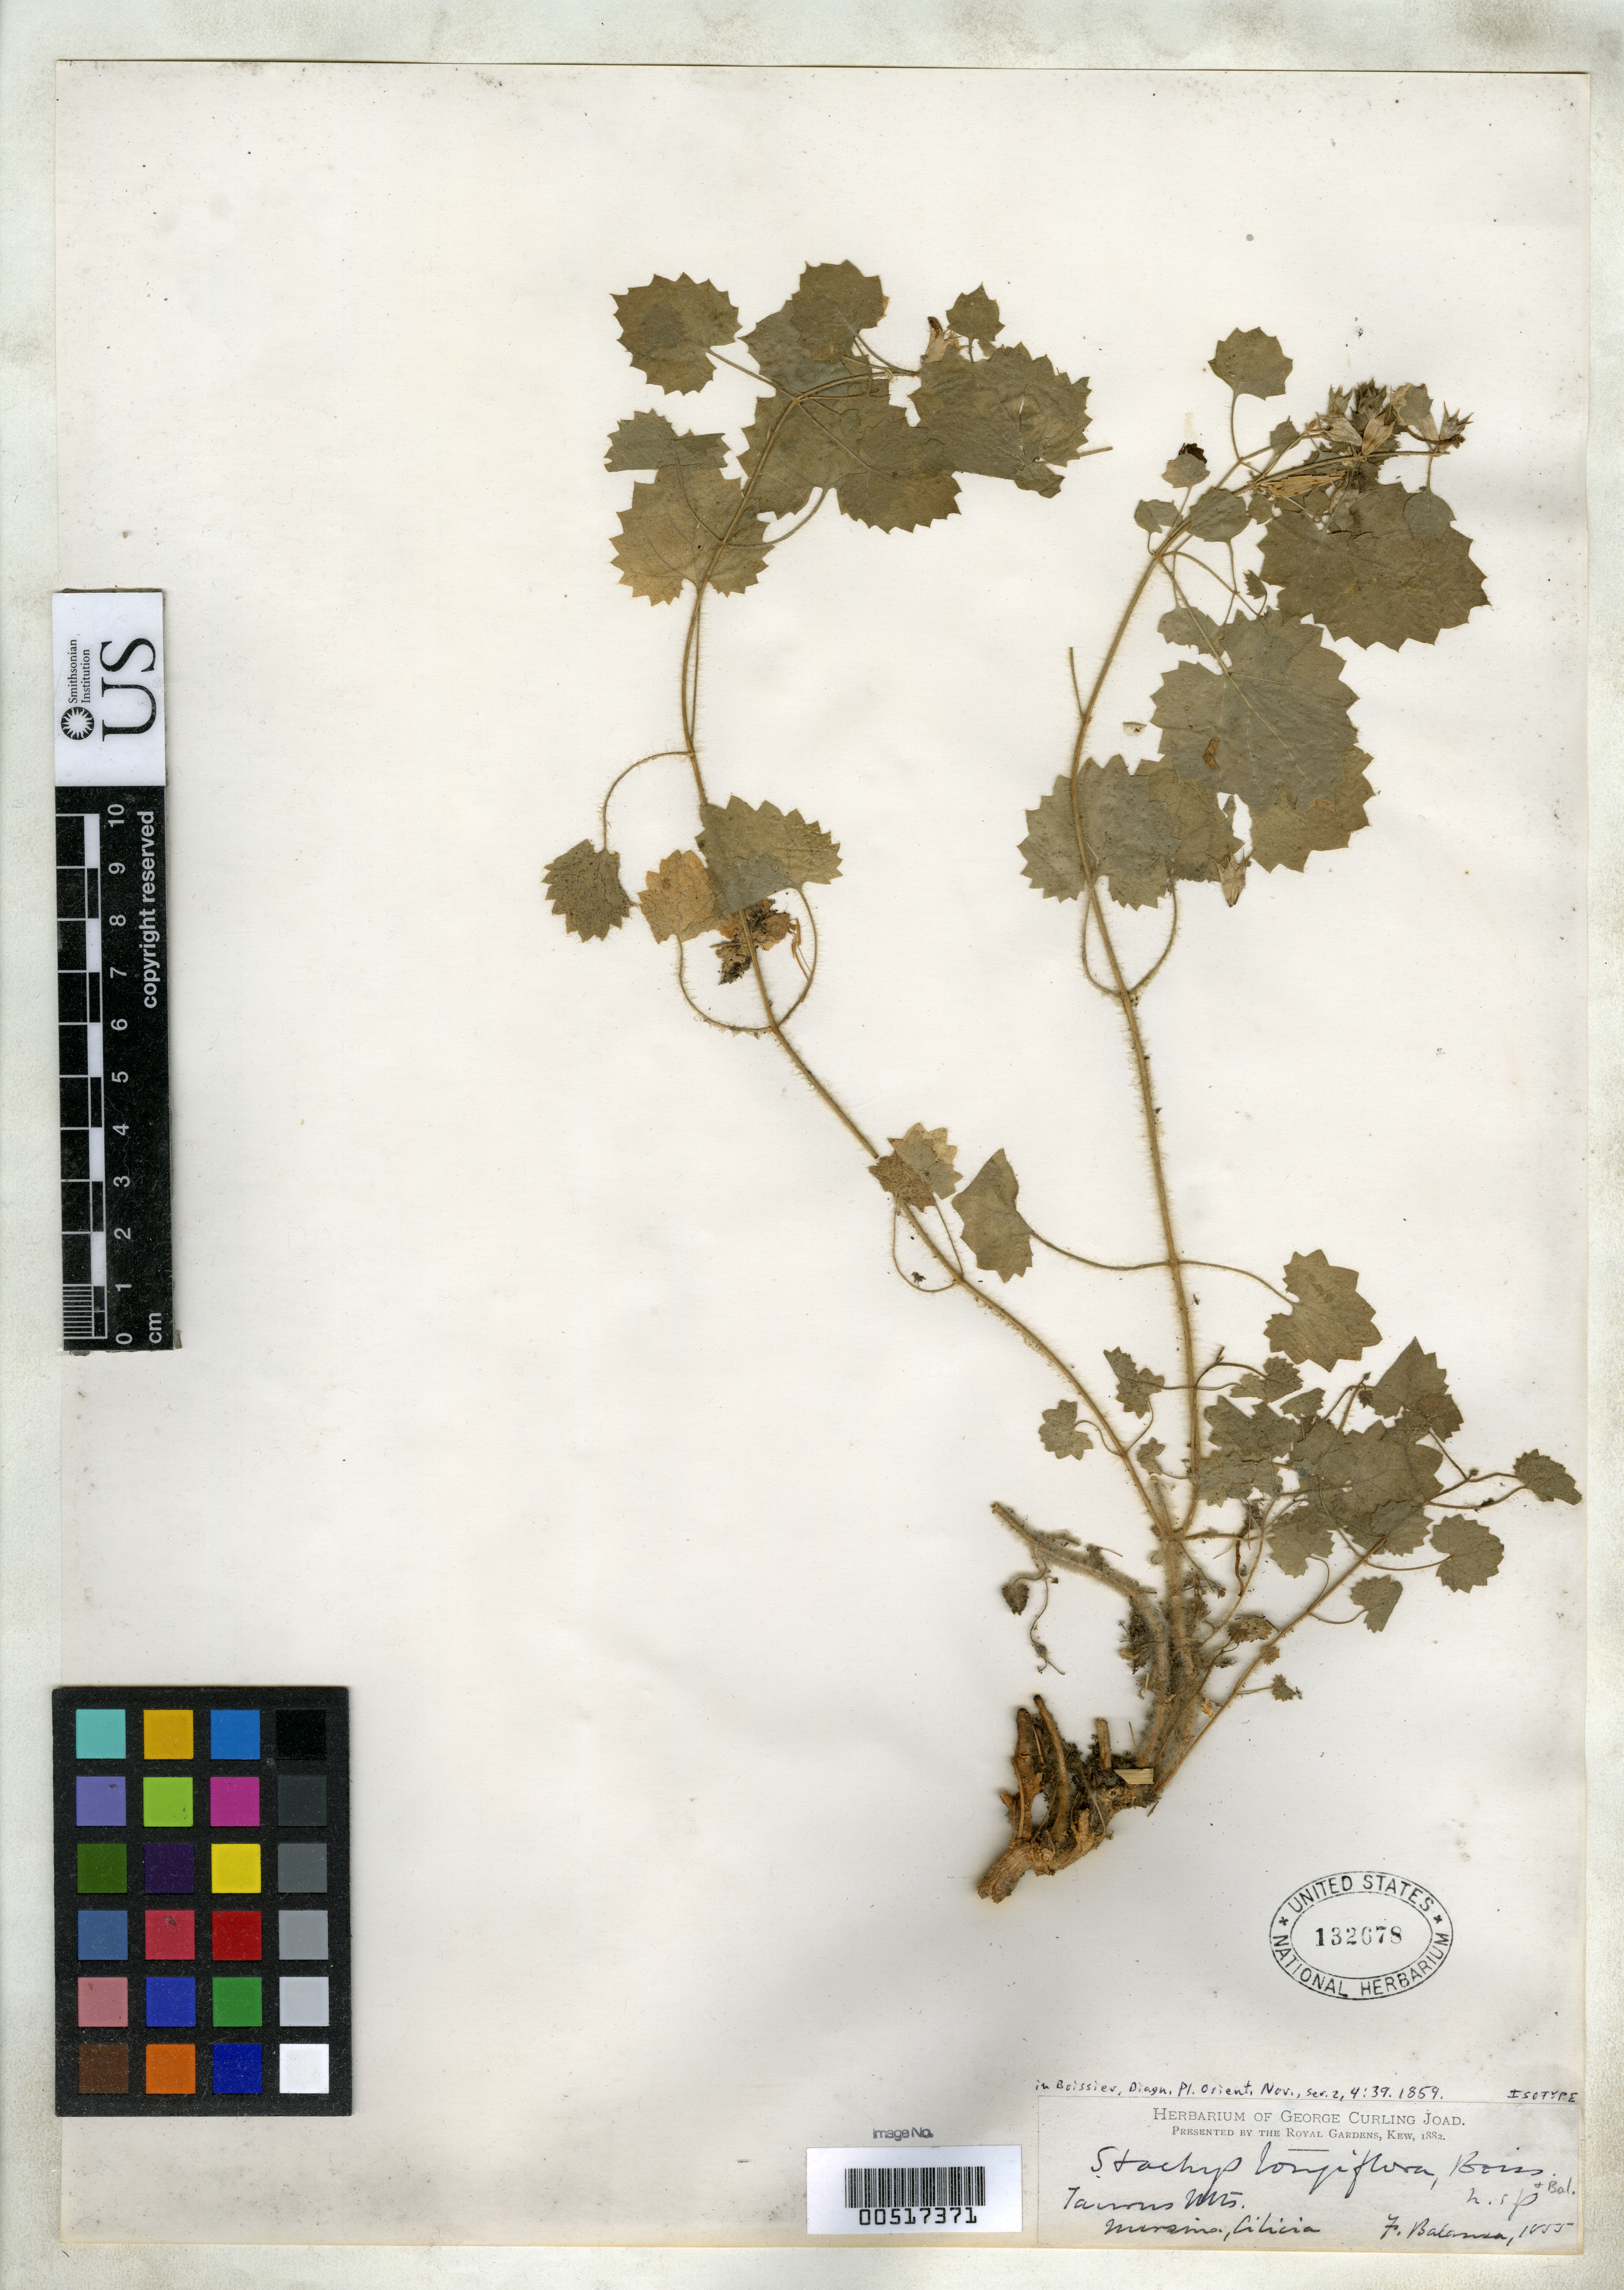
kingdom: Plantae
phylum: Tracheophyta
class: Magnoliopsida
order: Lamiales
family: Lamiaceae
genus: Stachys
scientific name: Stachys longiflora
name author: Boiss. & Balansa in Boiss.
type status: Isotype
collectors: B. Balansa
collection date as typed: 1855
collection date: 1855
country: Turkey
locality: Taurus Mountains, Cilicia.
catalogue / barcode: US 132678